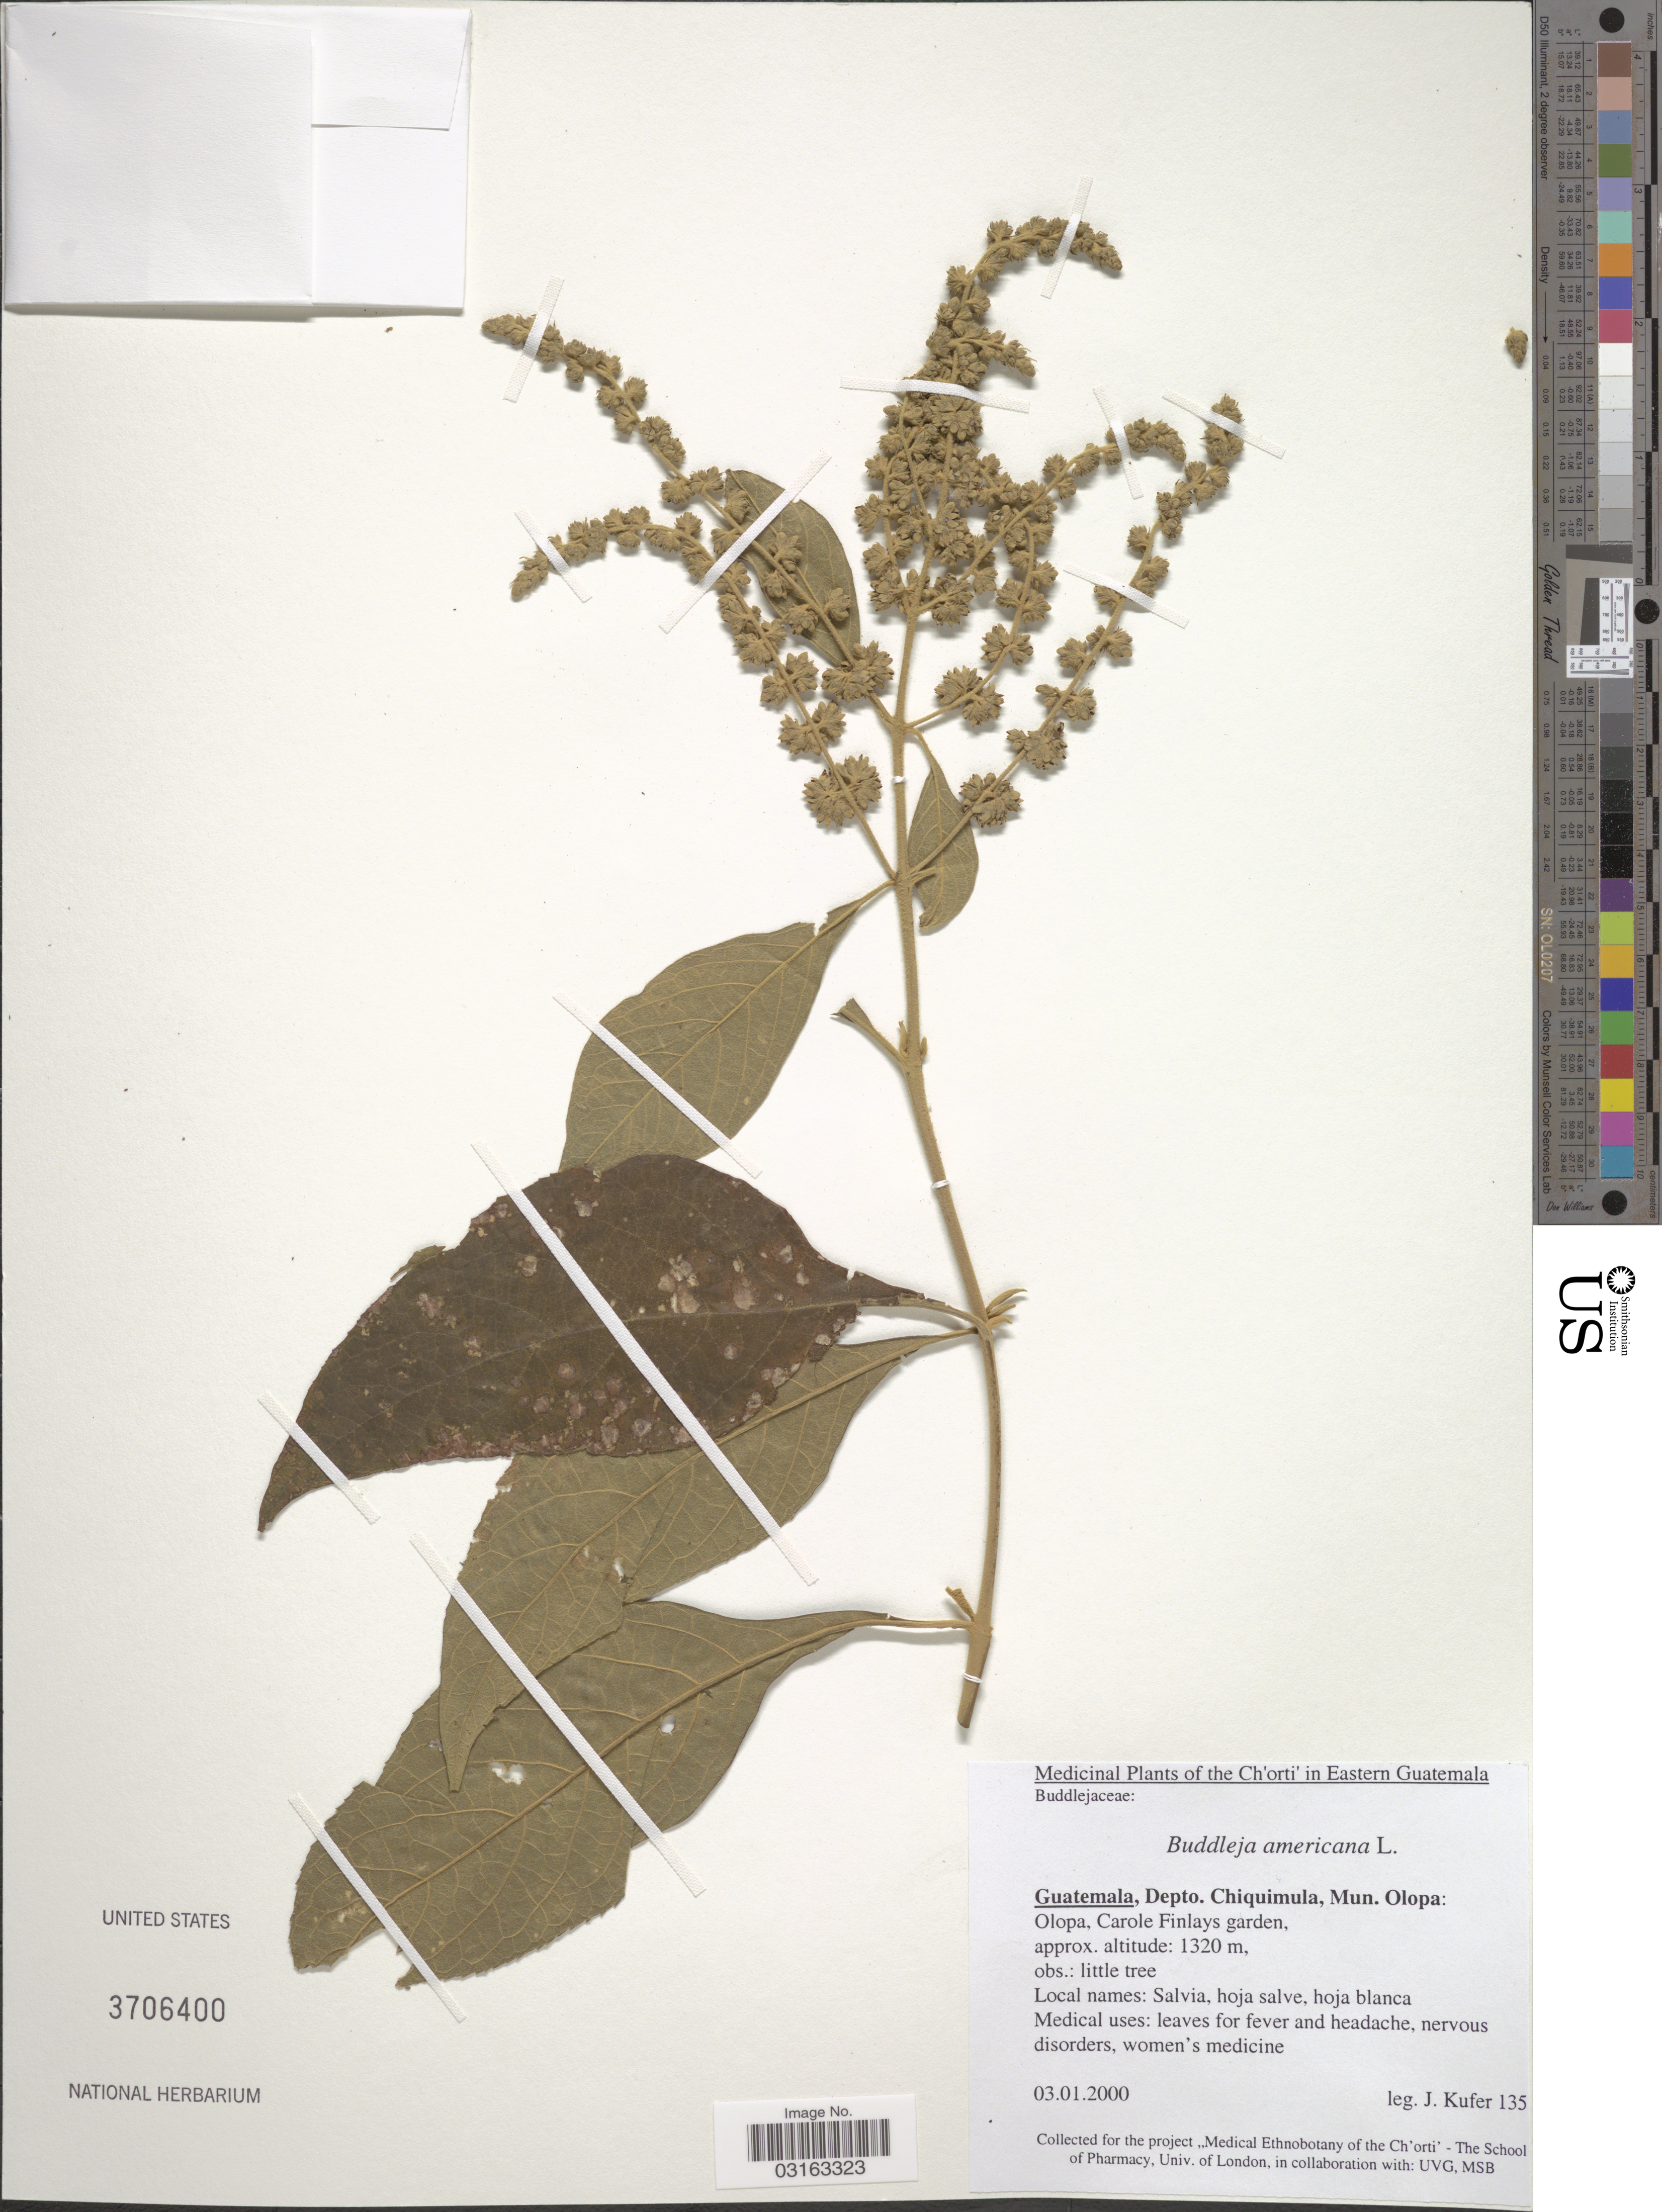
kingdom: Plantae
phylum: Tracheophyta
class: Magnoliopsida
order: Lamiales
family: Scrophulariaceae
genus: Buddleja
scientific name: Buddleja americana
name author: L.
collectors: J. Kufer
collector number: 135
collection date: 2000-01-03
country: Guatemala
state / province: Chiquimula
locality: Depto. Chiquimula, Mun. Olopa: Olopa, Carole Finlays garden.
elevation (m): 1320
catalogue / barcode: US 3706400